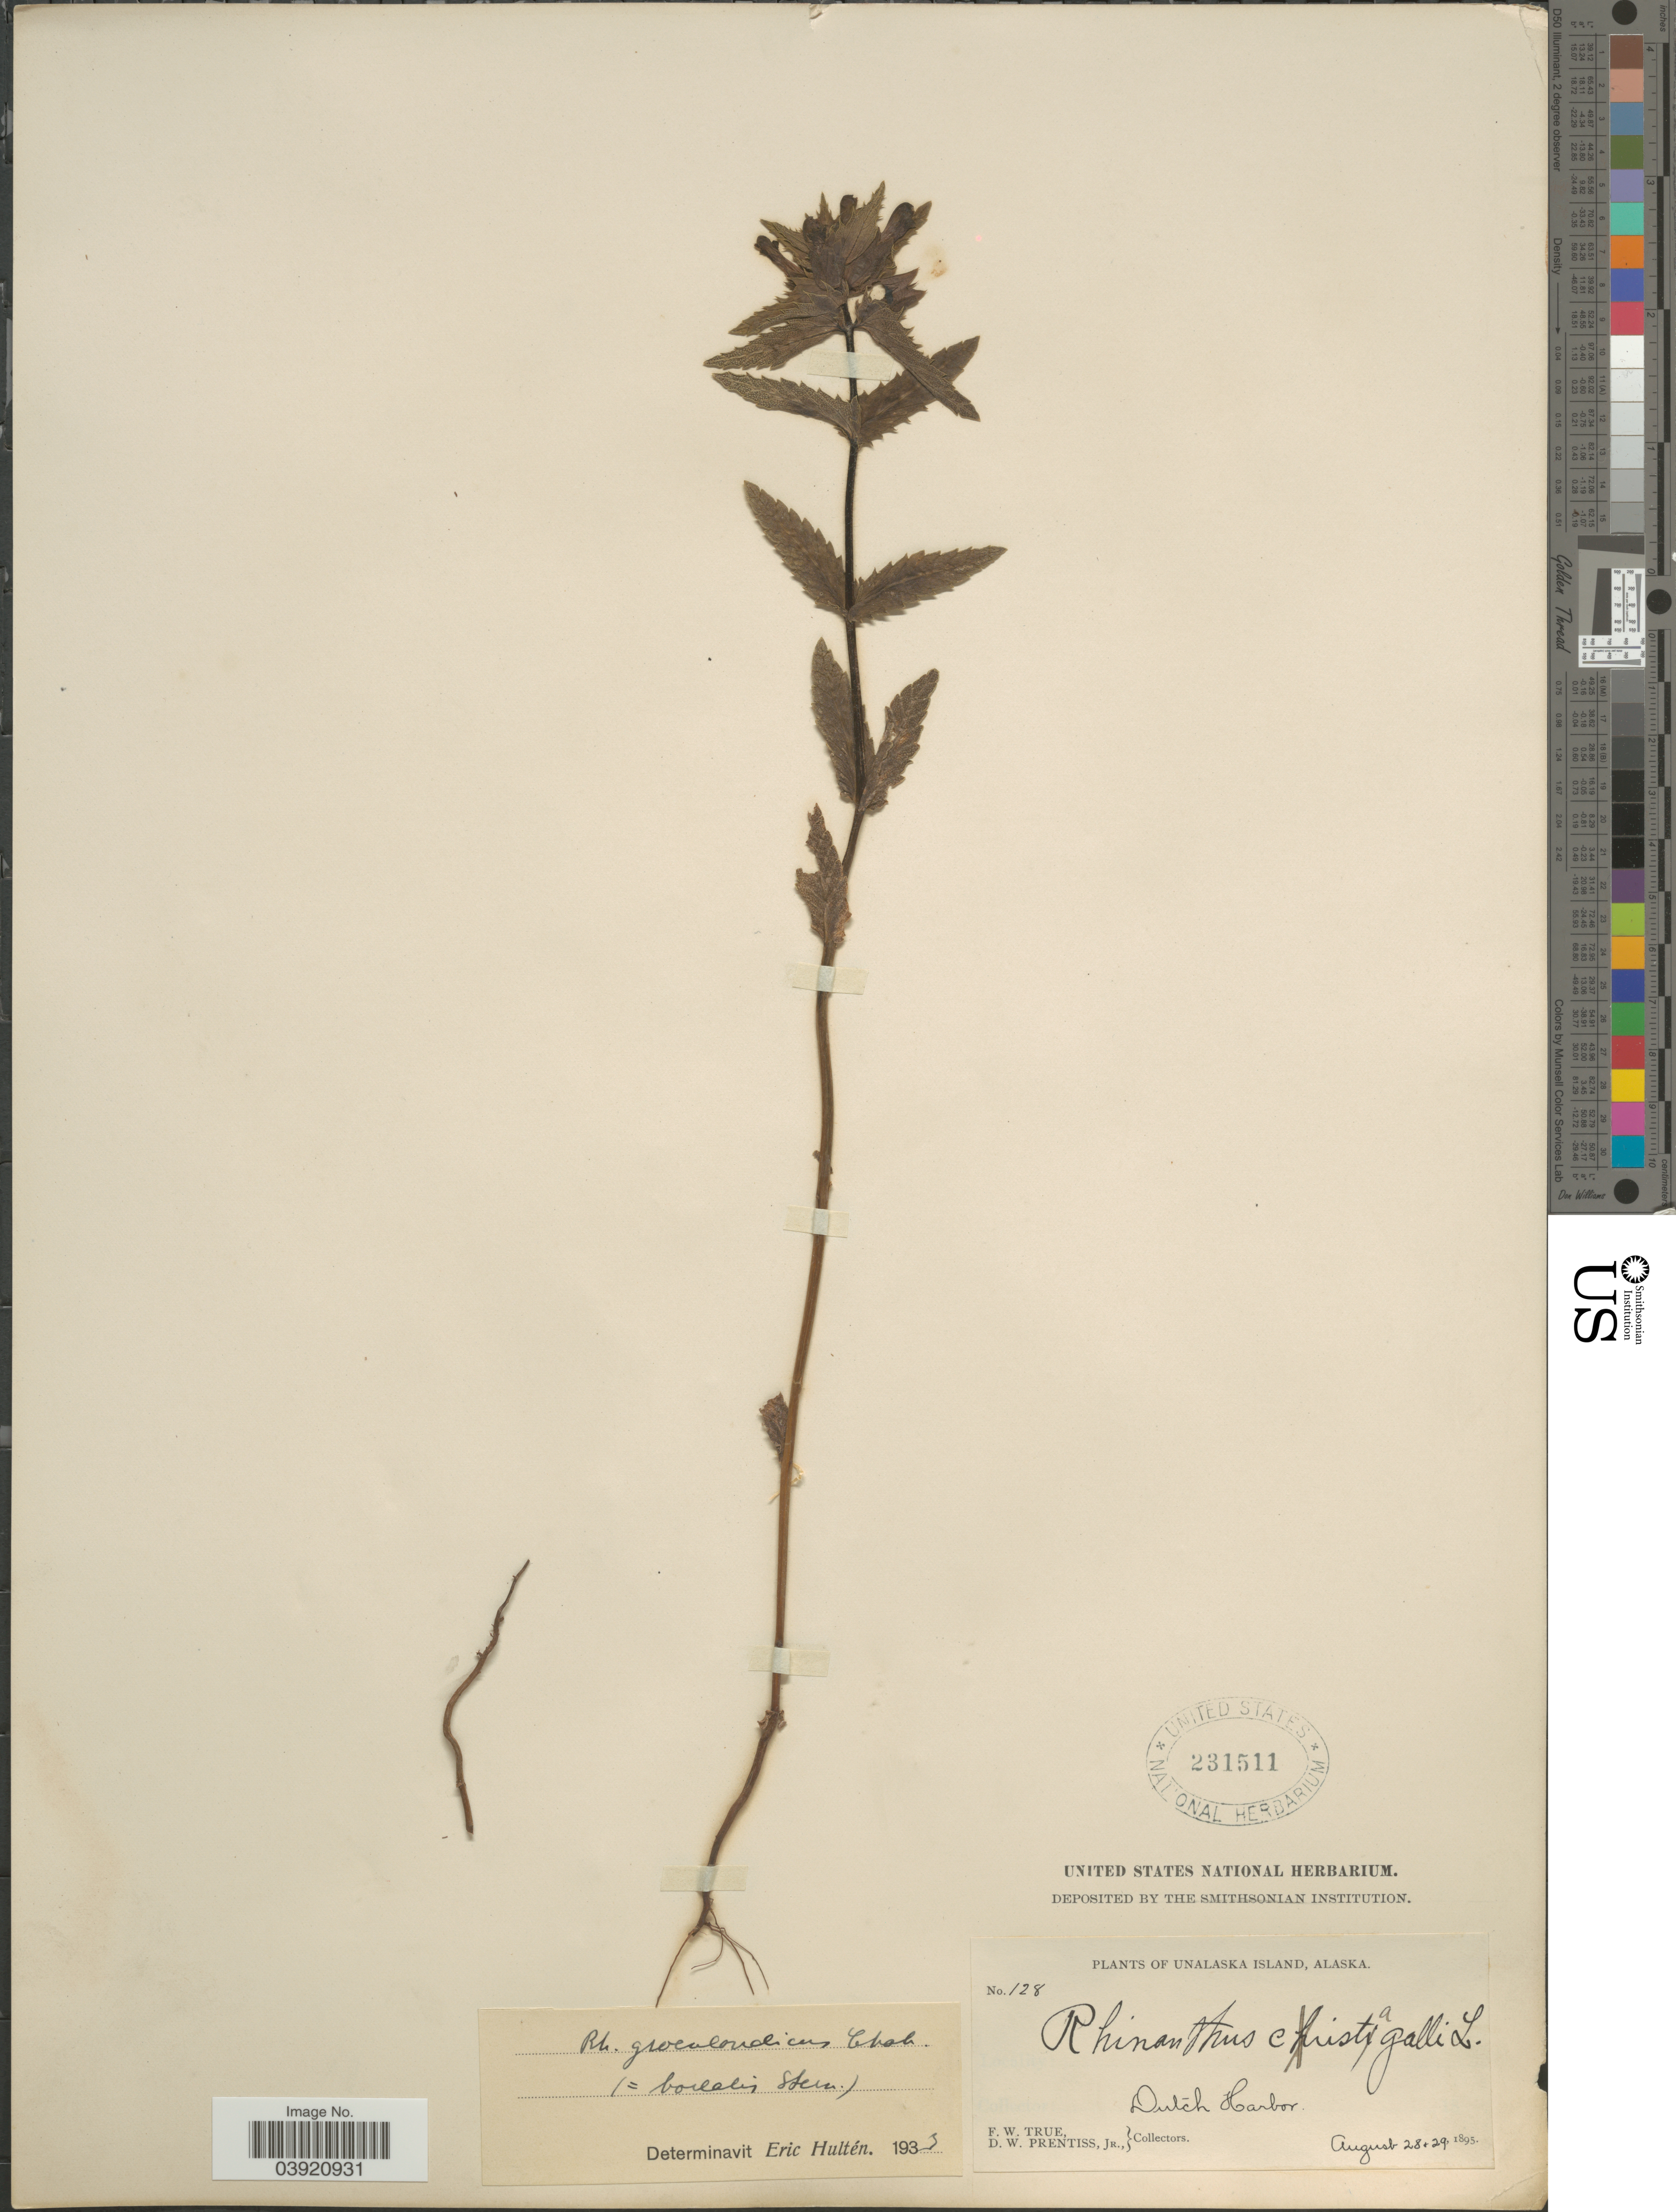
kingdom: Plantae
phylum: Tracheophyta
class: Magnoliopsida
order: Lamiales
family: Orobanchaceae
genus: Rhinanthus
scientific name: Rhinanthus minor subsp. groenlandicus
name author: (Chabert) Neum.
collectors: F. True & D. Prentiss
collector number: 128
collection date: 1895-08-28/1895-08-29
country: United States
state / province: Alaska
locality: Unalaska Island. Dutch Harbor.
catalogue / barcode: US 231511